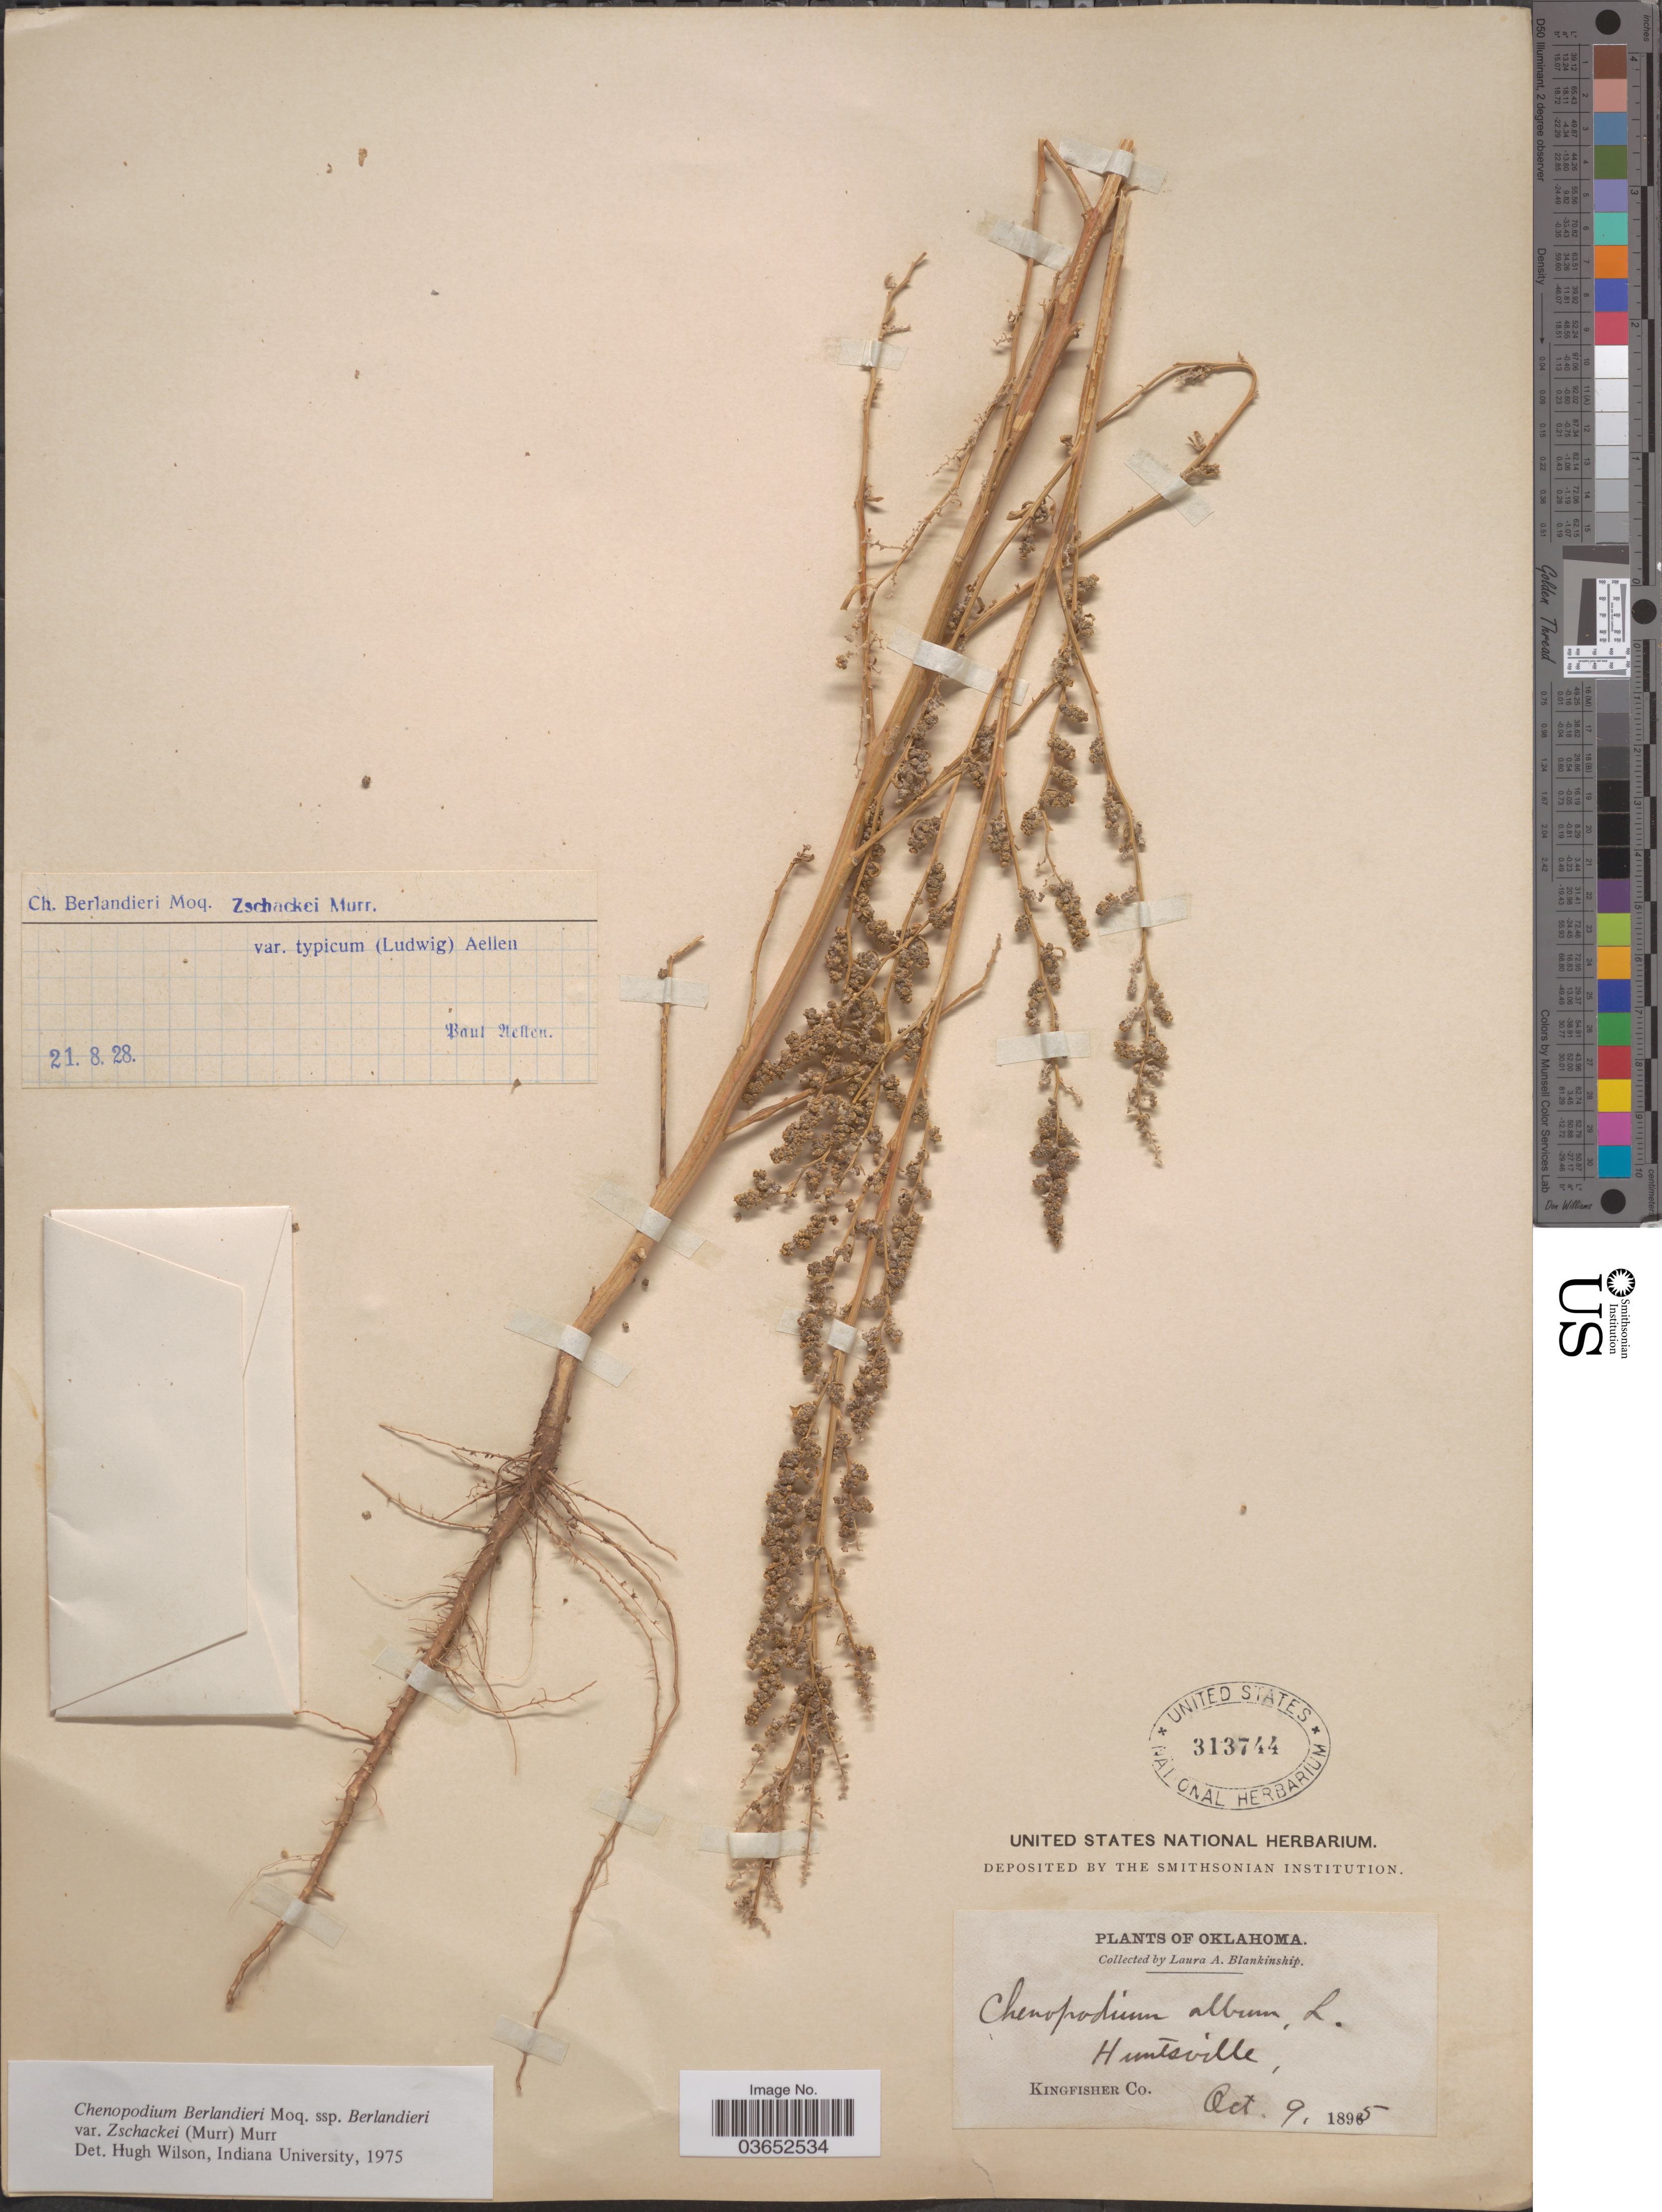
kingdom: Plantae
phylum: Tracheophyta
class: Magnoliopsida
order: Caryophyllales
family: Amaranthaceae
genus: Chenopodium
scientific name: Chenopodium berlandieri var. typicum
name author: A. Ludw. ex Graebn.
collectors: L. A. Blankinship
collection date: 1895-10-09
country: United States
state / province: Oklahoma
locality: Huntsville. Kingfisher Co.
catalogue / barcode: US 313744